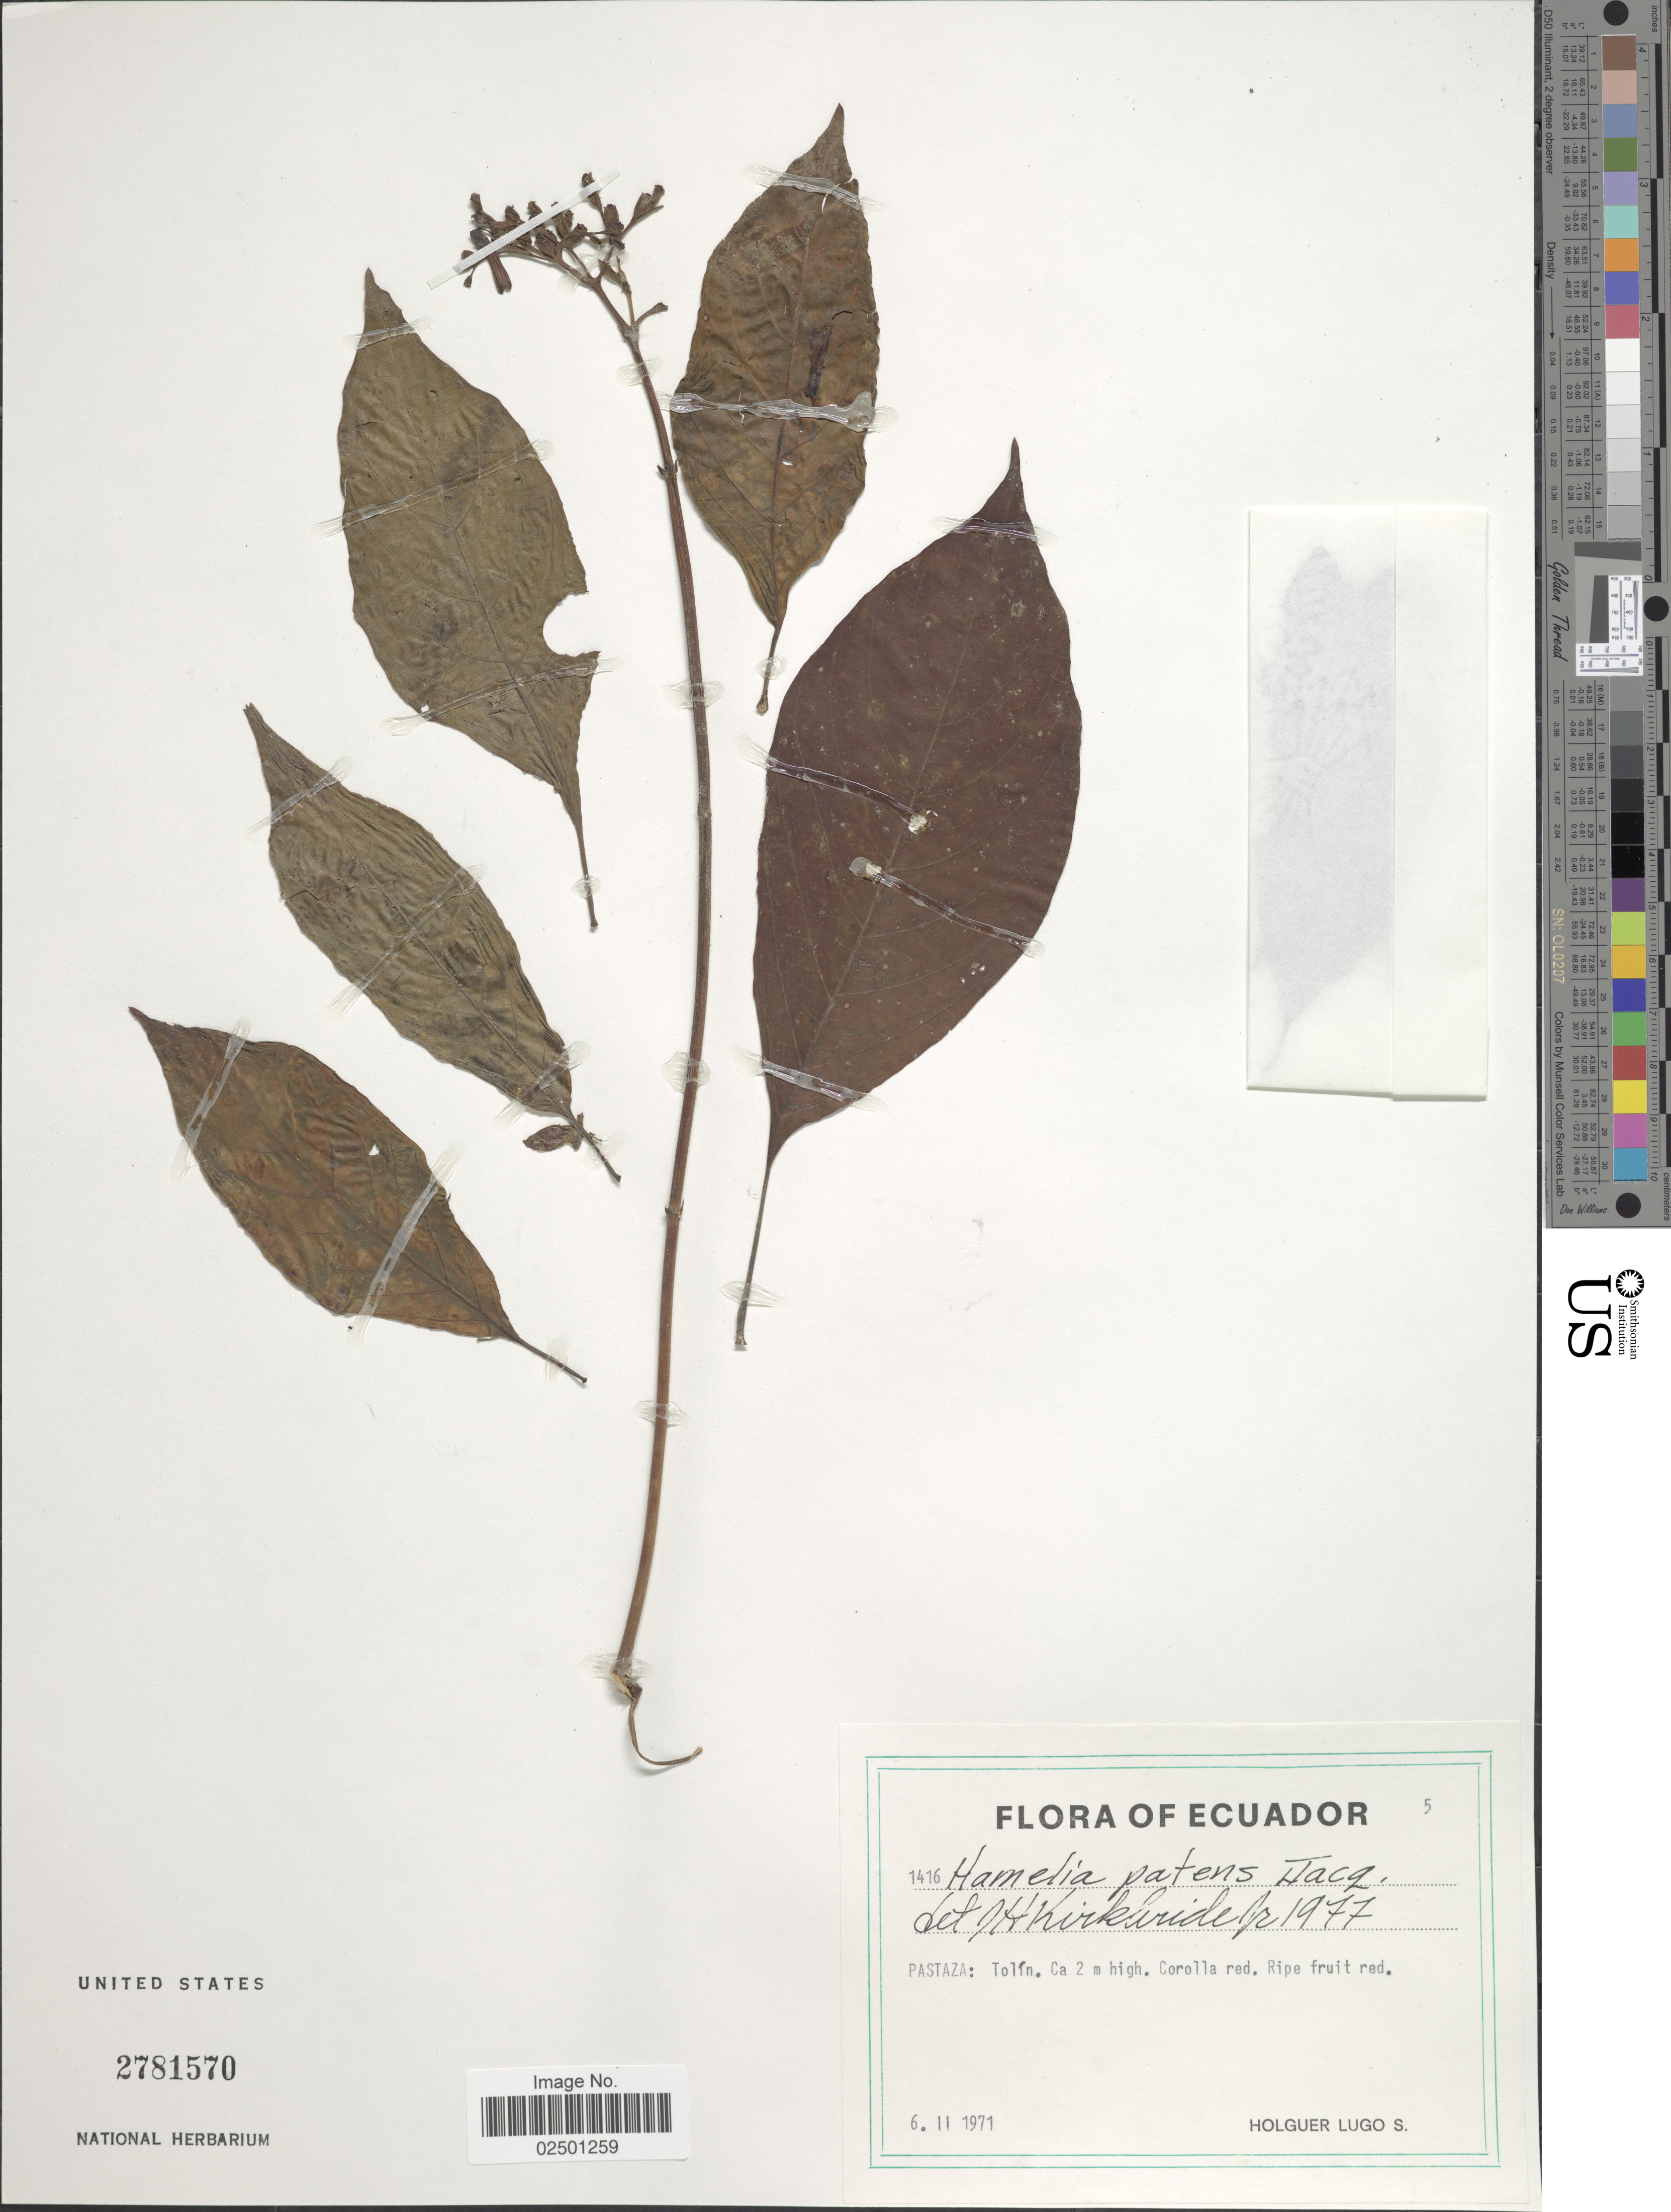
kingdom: Plantae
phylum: Tracheophyta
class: Magnoliopsida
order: Gentianales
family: Rubiaceae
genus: Hamelia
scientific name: Hamelia patens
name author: Jacq.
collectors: H. Lugo S.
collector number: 1416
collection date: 1971-02-06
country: Ecuador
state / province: Pastaza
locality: Tolin.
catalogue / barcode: US 2781570